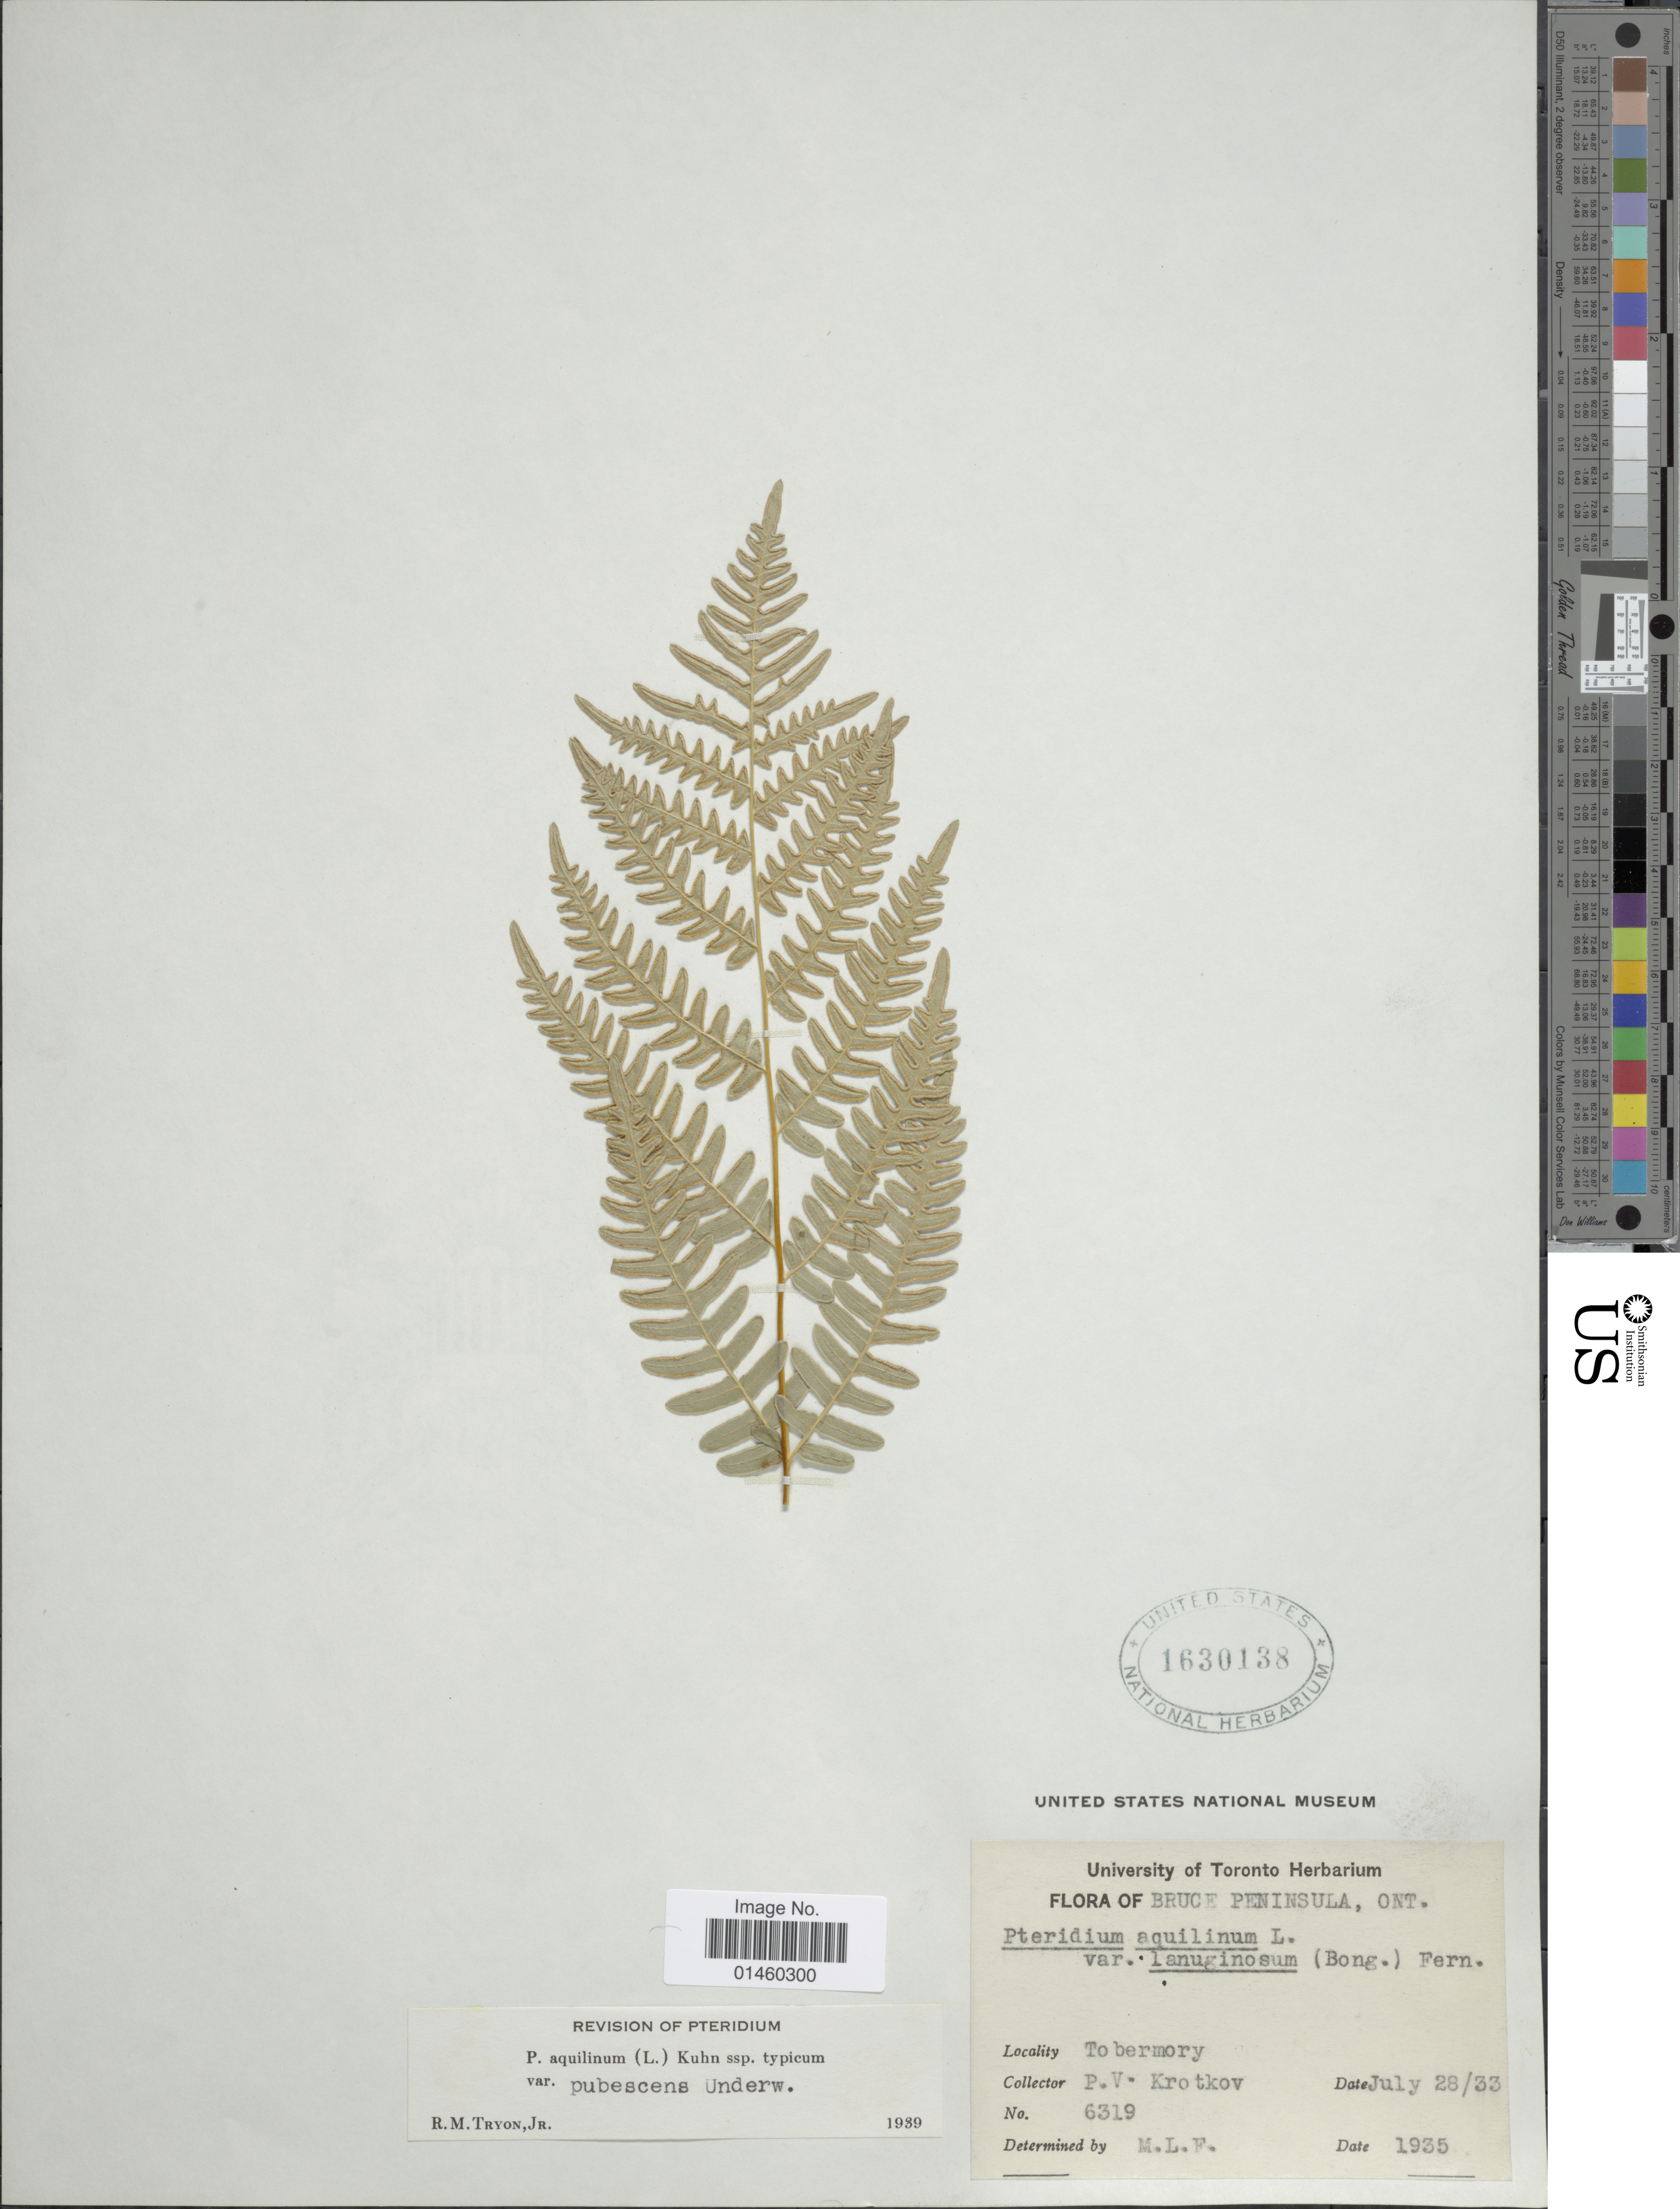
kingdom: Plantae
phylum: Tracheophyta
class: Polypodiopsida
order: Polypodiales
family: Dennstaedtiaceae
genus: Pteridium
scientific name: Pteridium pubescens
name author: (Underw.) Christenh.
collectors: P. V. Krotkov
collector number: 6319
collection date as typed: Transcribed d/m/y: 28/7/33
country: Canada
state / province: Ontario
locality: Bruce Peninsula, ONT., To bermory.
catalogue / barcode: US 1630138